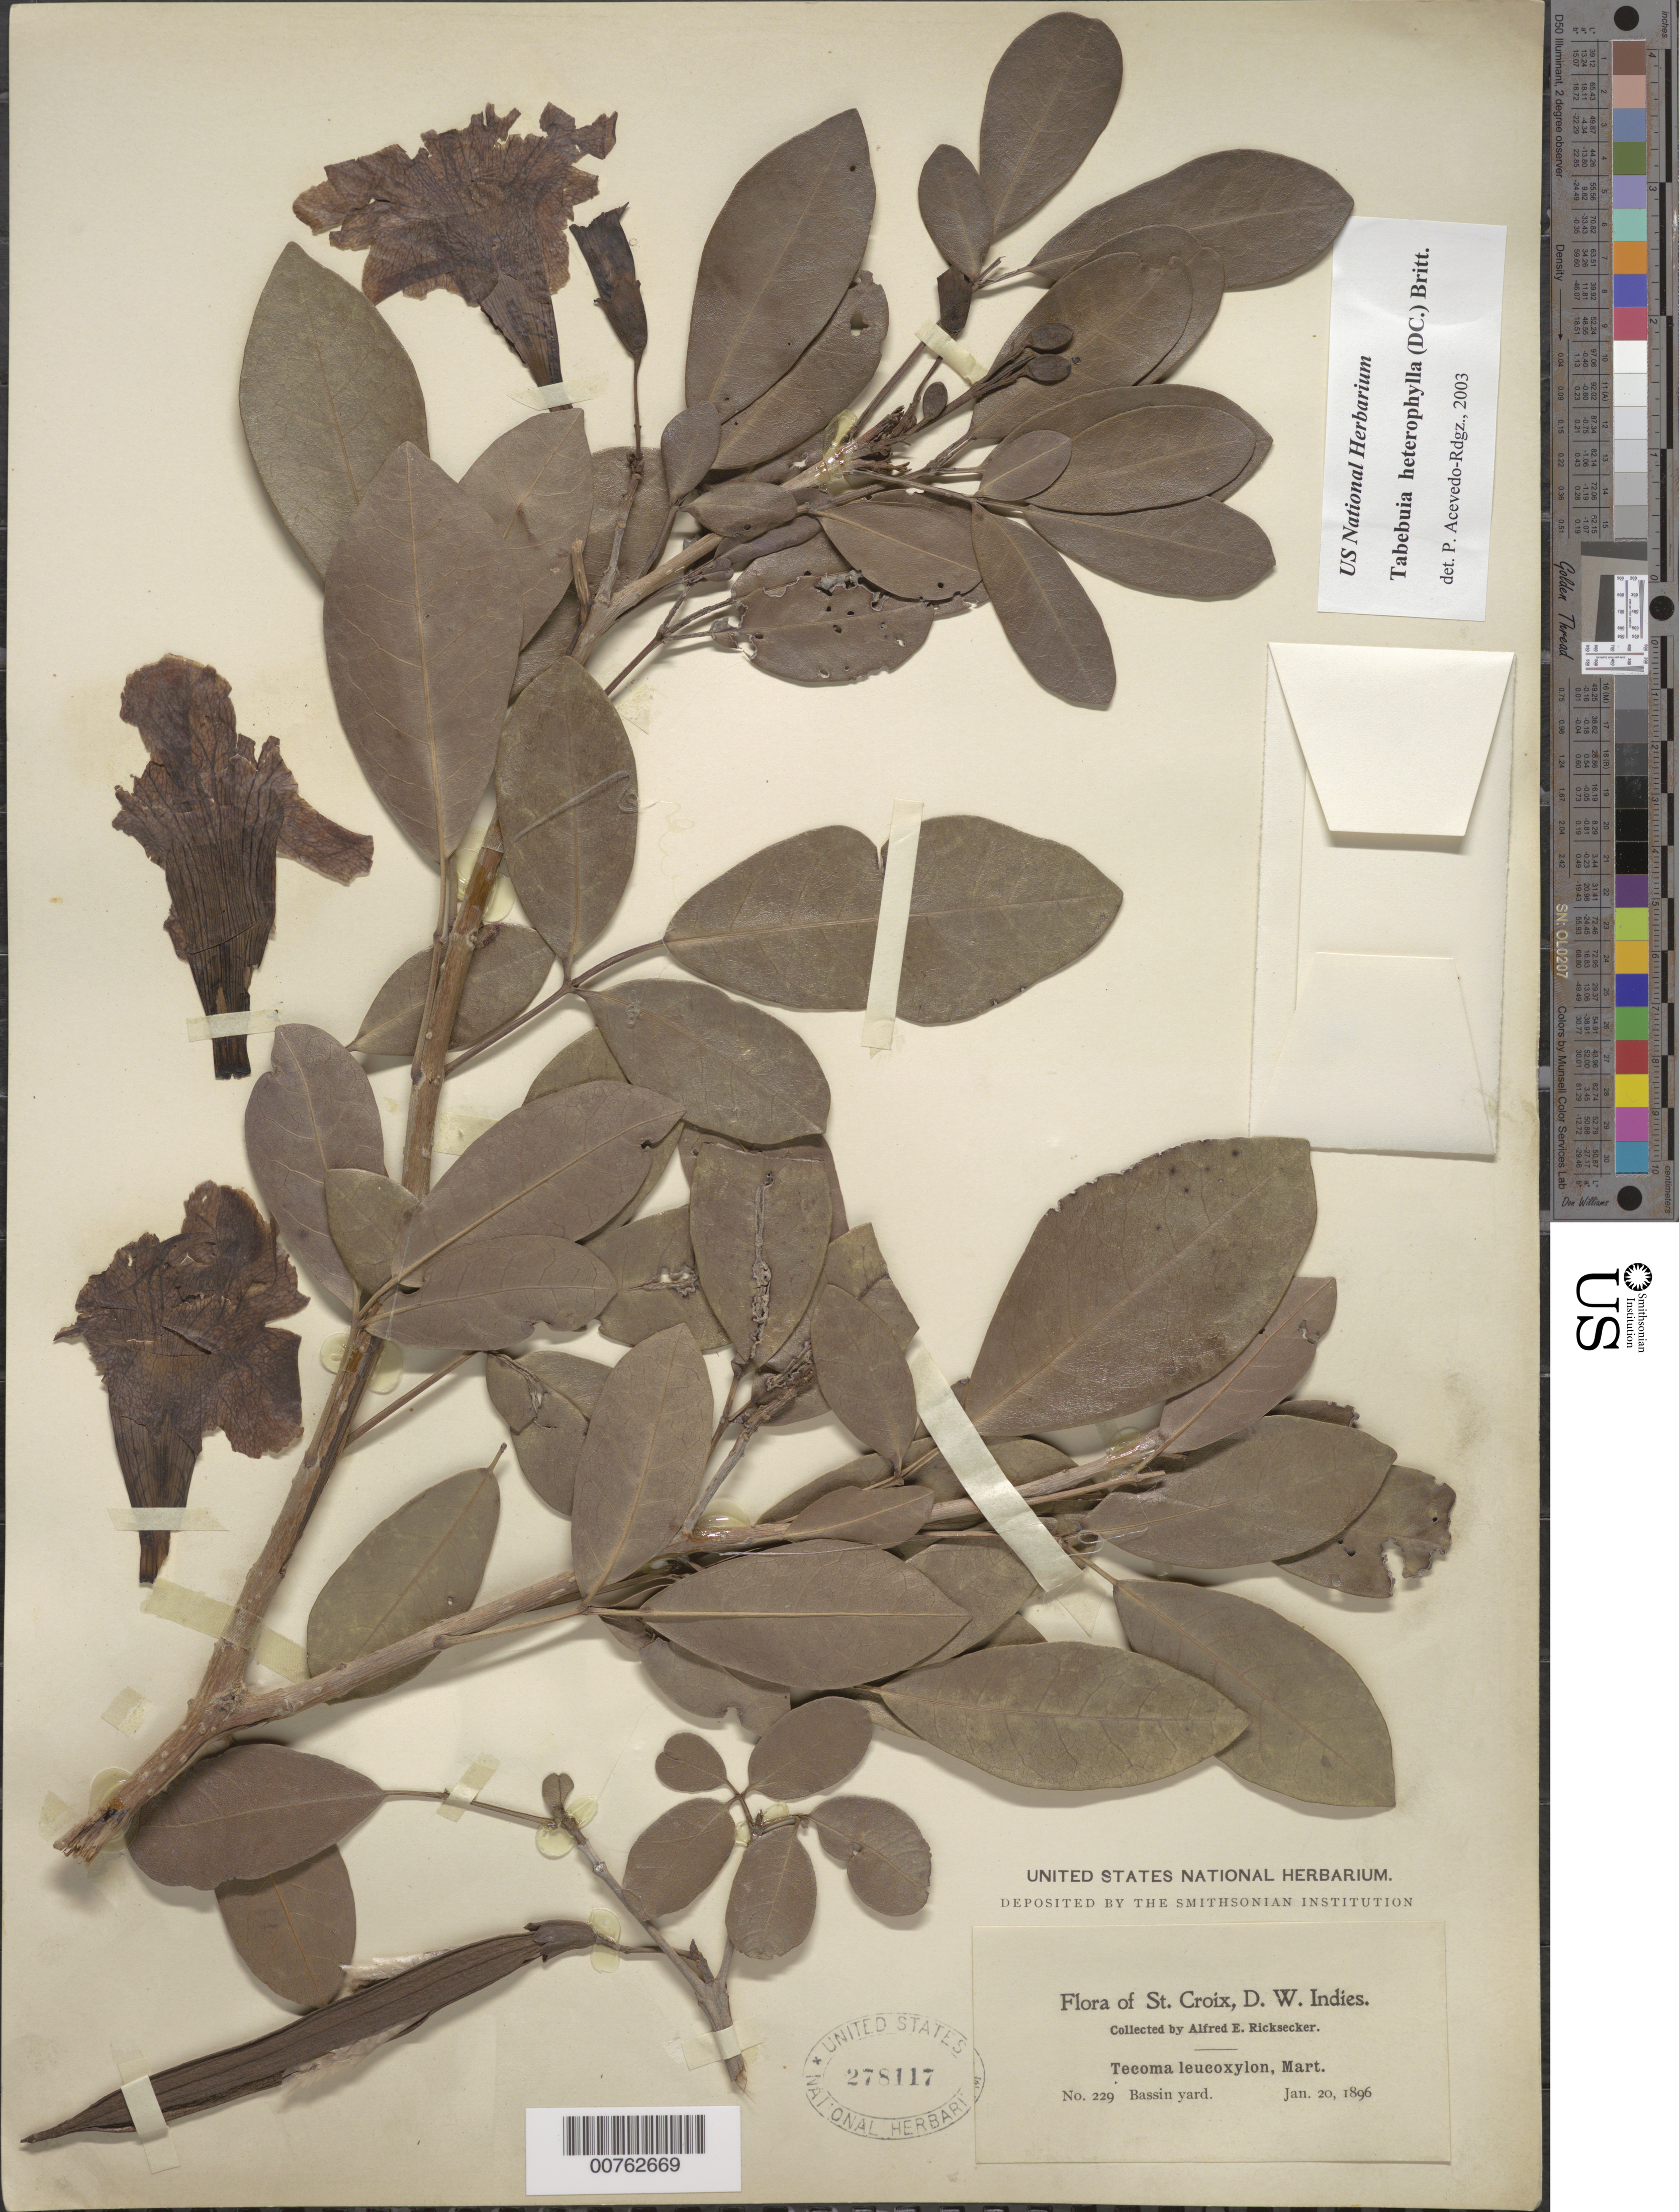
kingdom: Plantae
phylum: Tracheophyta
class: Magnoliopsida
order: Lamiales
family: Bignoniaceae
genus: Tabebuia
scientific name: Tabebuia heterophylla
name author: (DC.) Britton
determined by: Acevedo-Rodríguez, P., (BOT), Smithsonian Institution - National Museum of Natural History (UNITED STATES)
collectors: A. E. Ricksecker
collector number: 229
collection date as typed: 20 Jan 1896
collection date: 1896-01-20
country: U.S. Virgin Islands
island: St. Croix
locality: Bassin yard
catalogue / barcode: US 278117